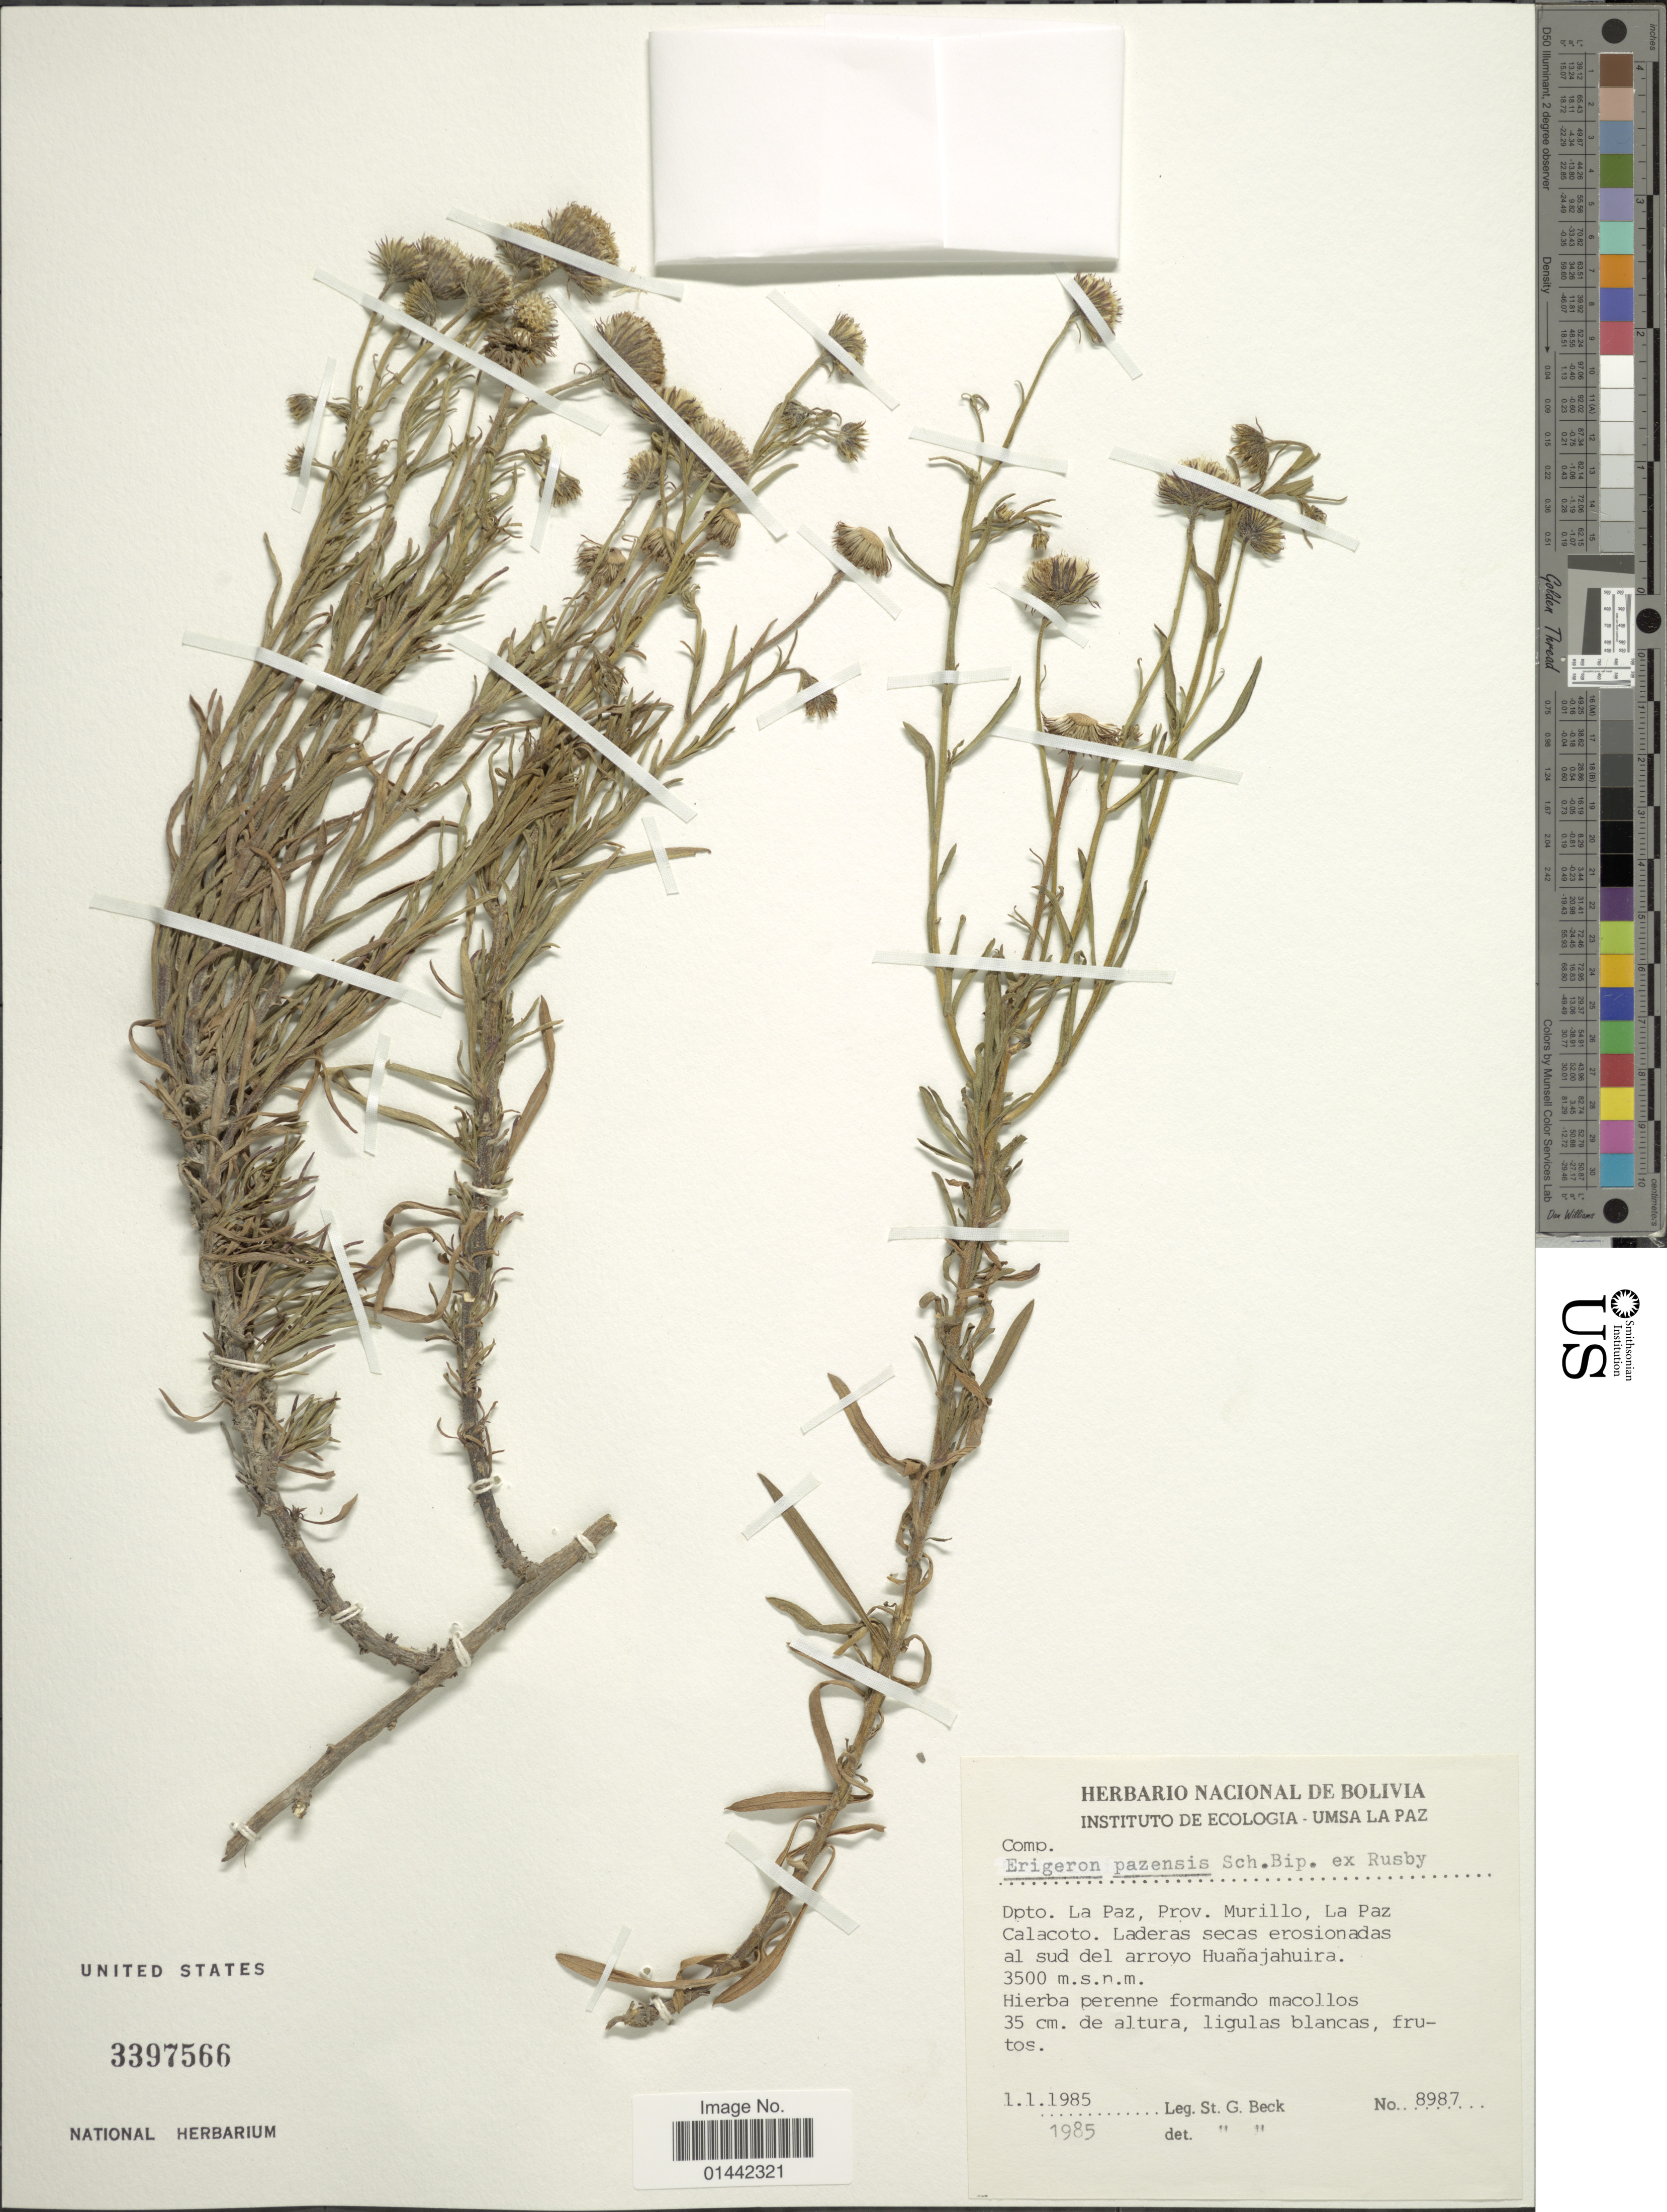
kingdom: Plantae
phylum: Tracheophyta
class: Magnoliopsida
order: Asterales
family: Asteraceae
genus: Erigeron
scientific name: Erigeron pazensis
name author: Sch. Bip. ex Rusby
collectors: S. G. Beck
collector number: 8987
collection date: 1985-01-01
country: Bolivia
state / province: La Paz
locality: Prov. Murillo, La Paz Calacoto, Laderas secas erosionadas al sud del arroyo Huañajahuira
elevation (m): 3500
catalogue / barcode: US 3397566